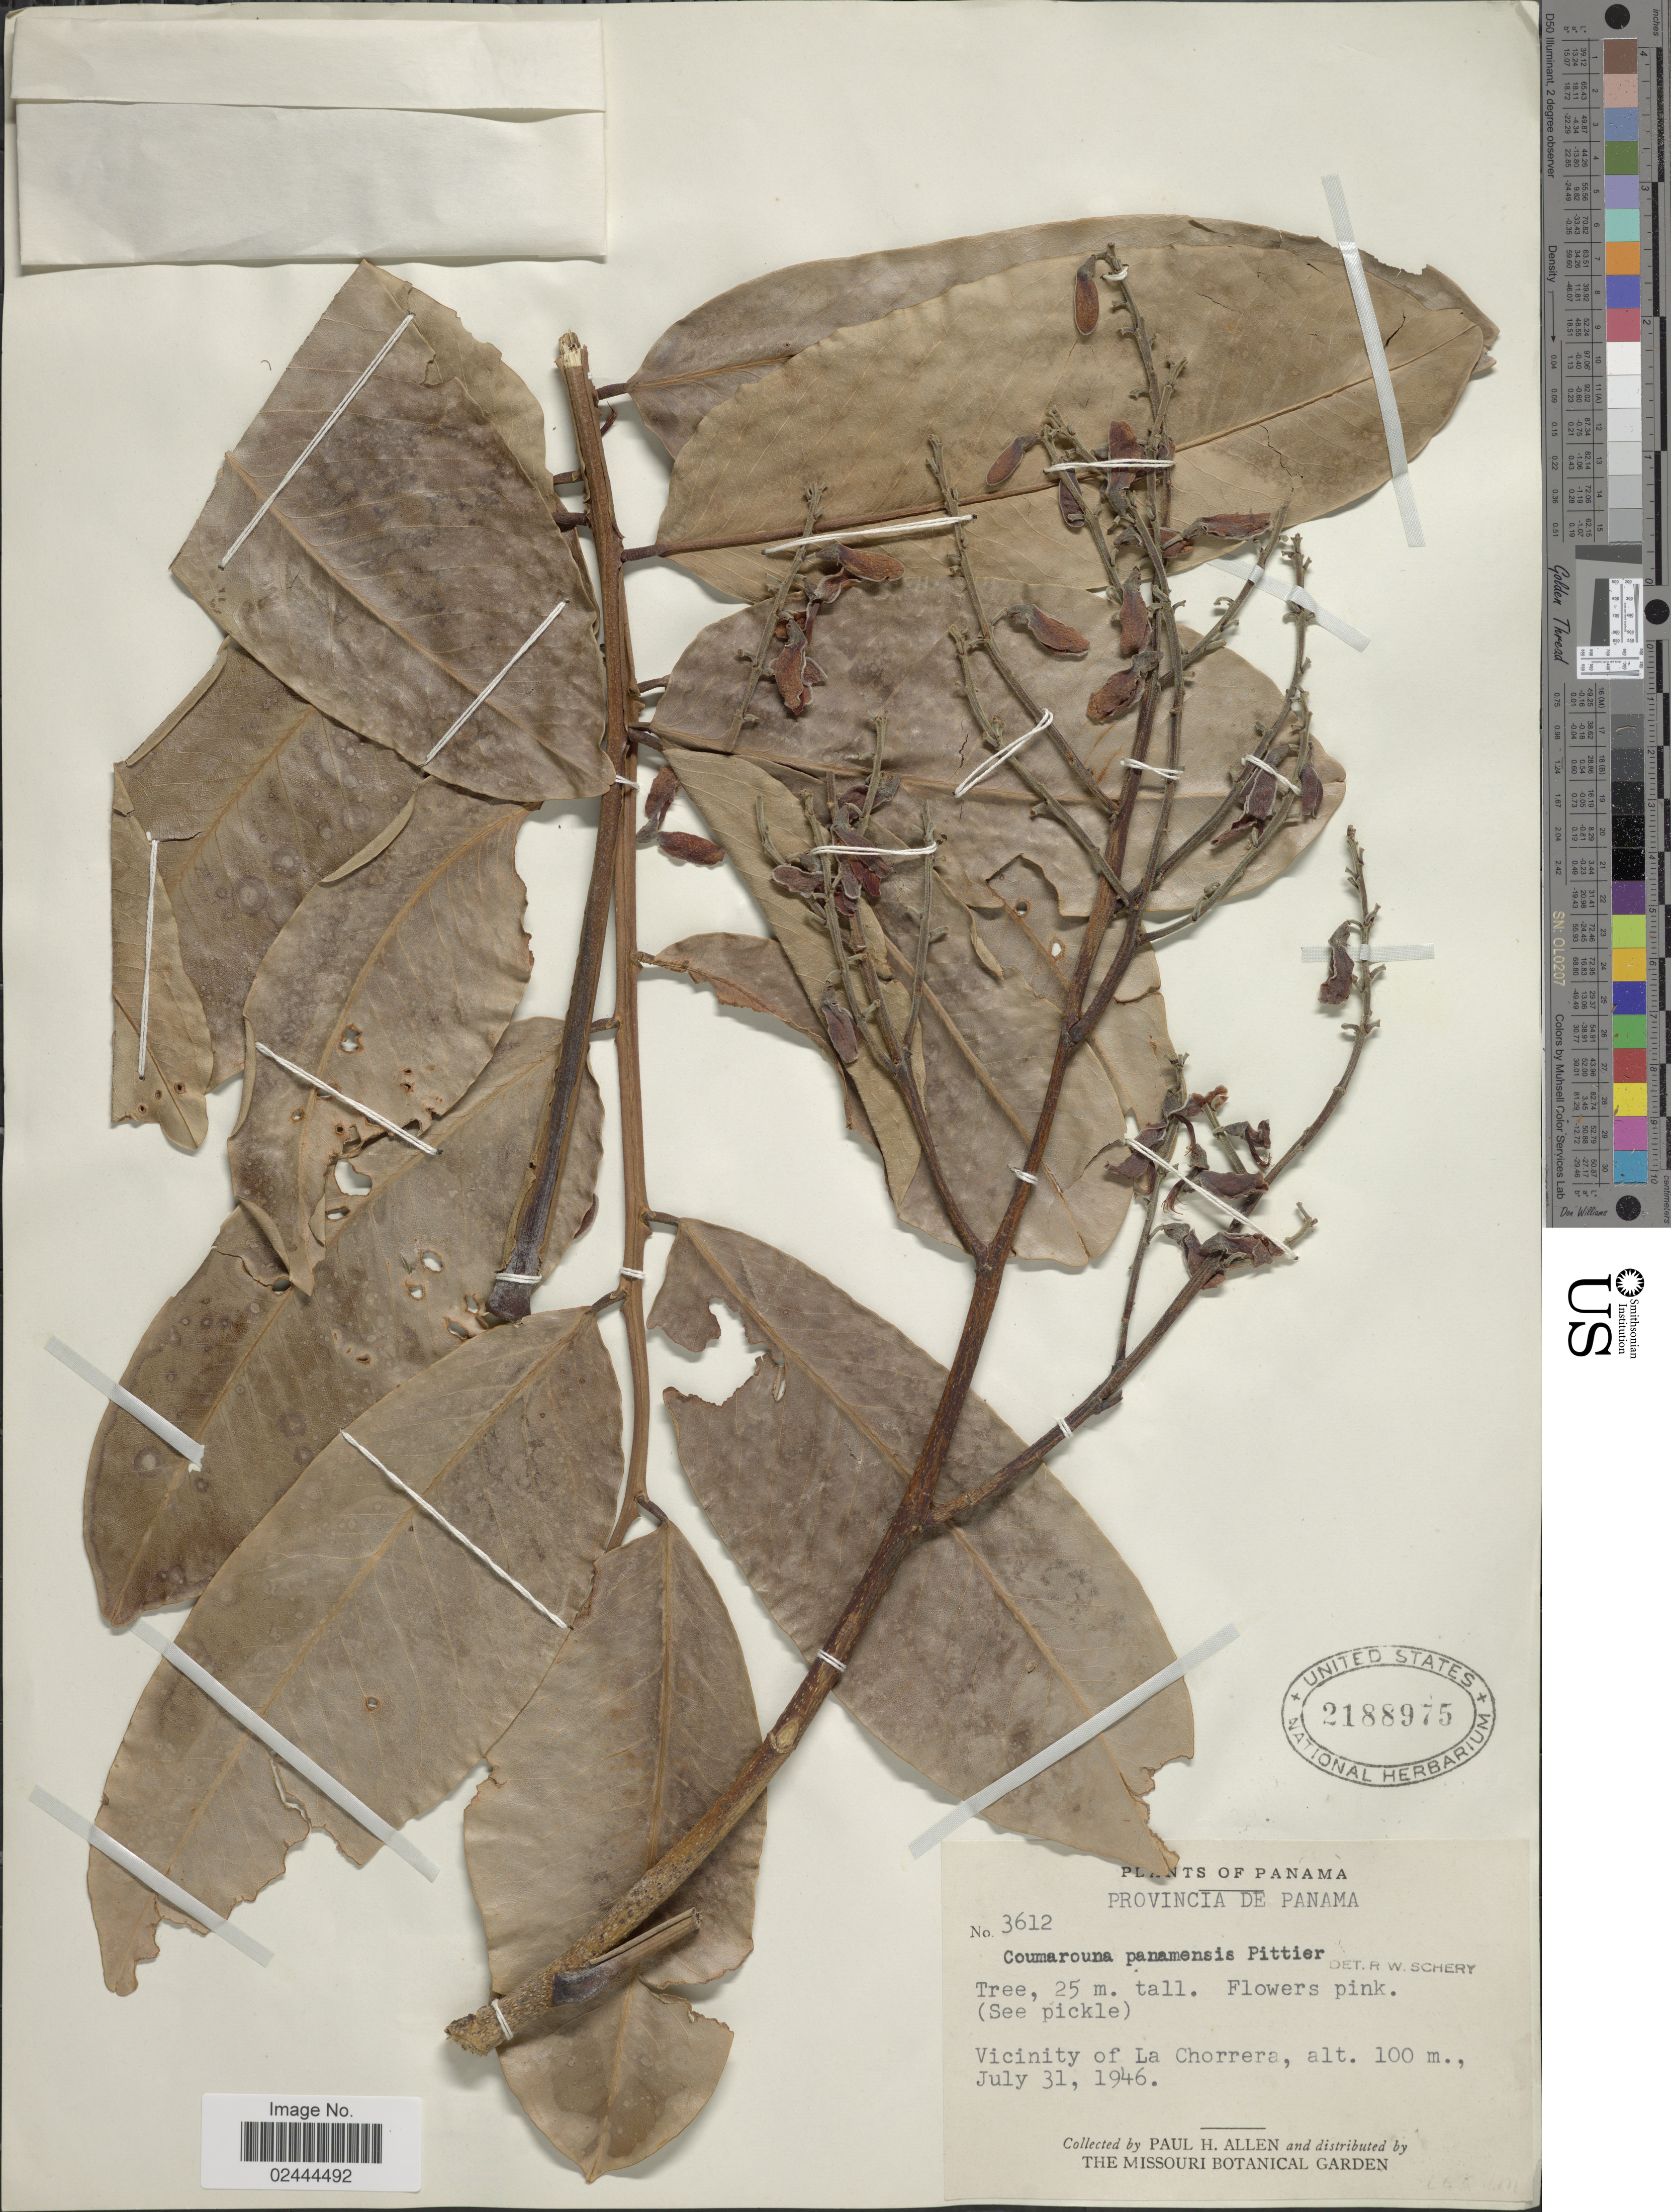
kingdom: Plantae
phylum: Tracheophyta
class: Magnoliopsida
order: Fabales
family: Fabaceae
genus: Dipteryx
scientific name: Dipteryx panamensis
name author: (Pittier) Record & Mell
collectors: P. H. Allen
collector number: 3612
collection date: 1946-07-31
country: Panama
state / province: Panamá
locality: Vicinity of La Chorrera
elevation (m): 100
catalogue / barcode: US 2188975